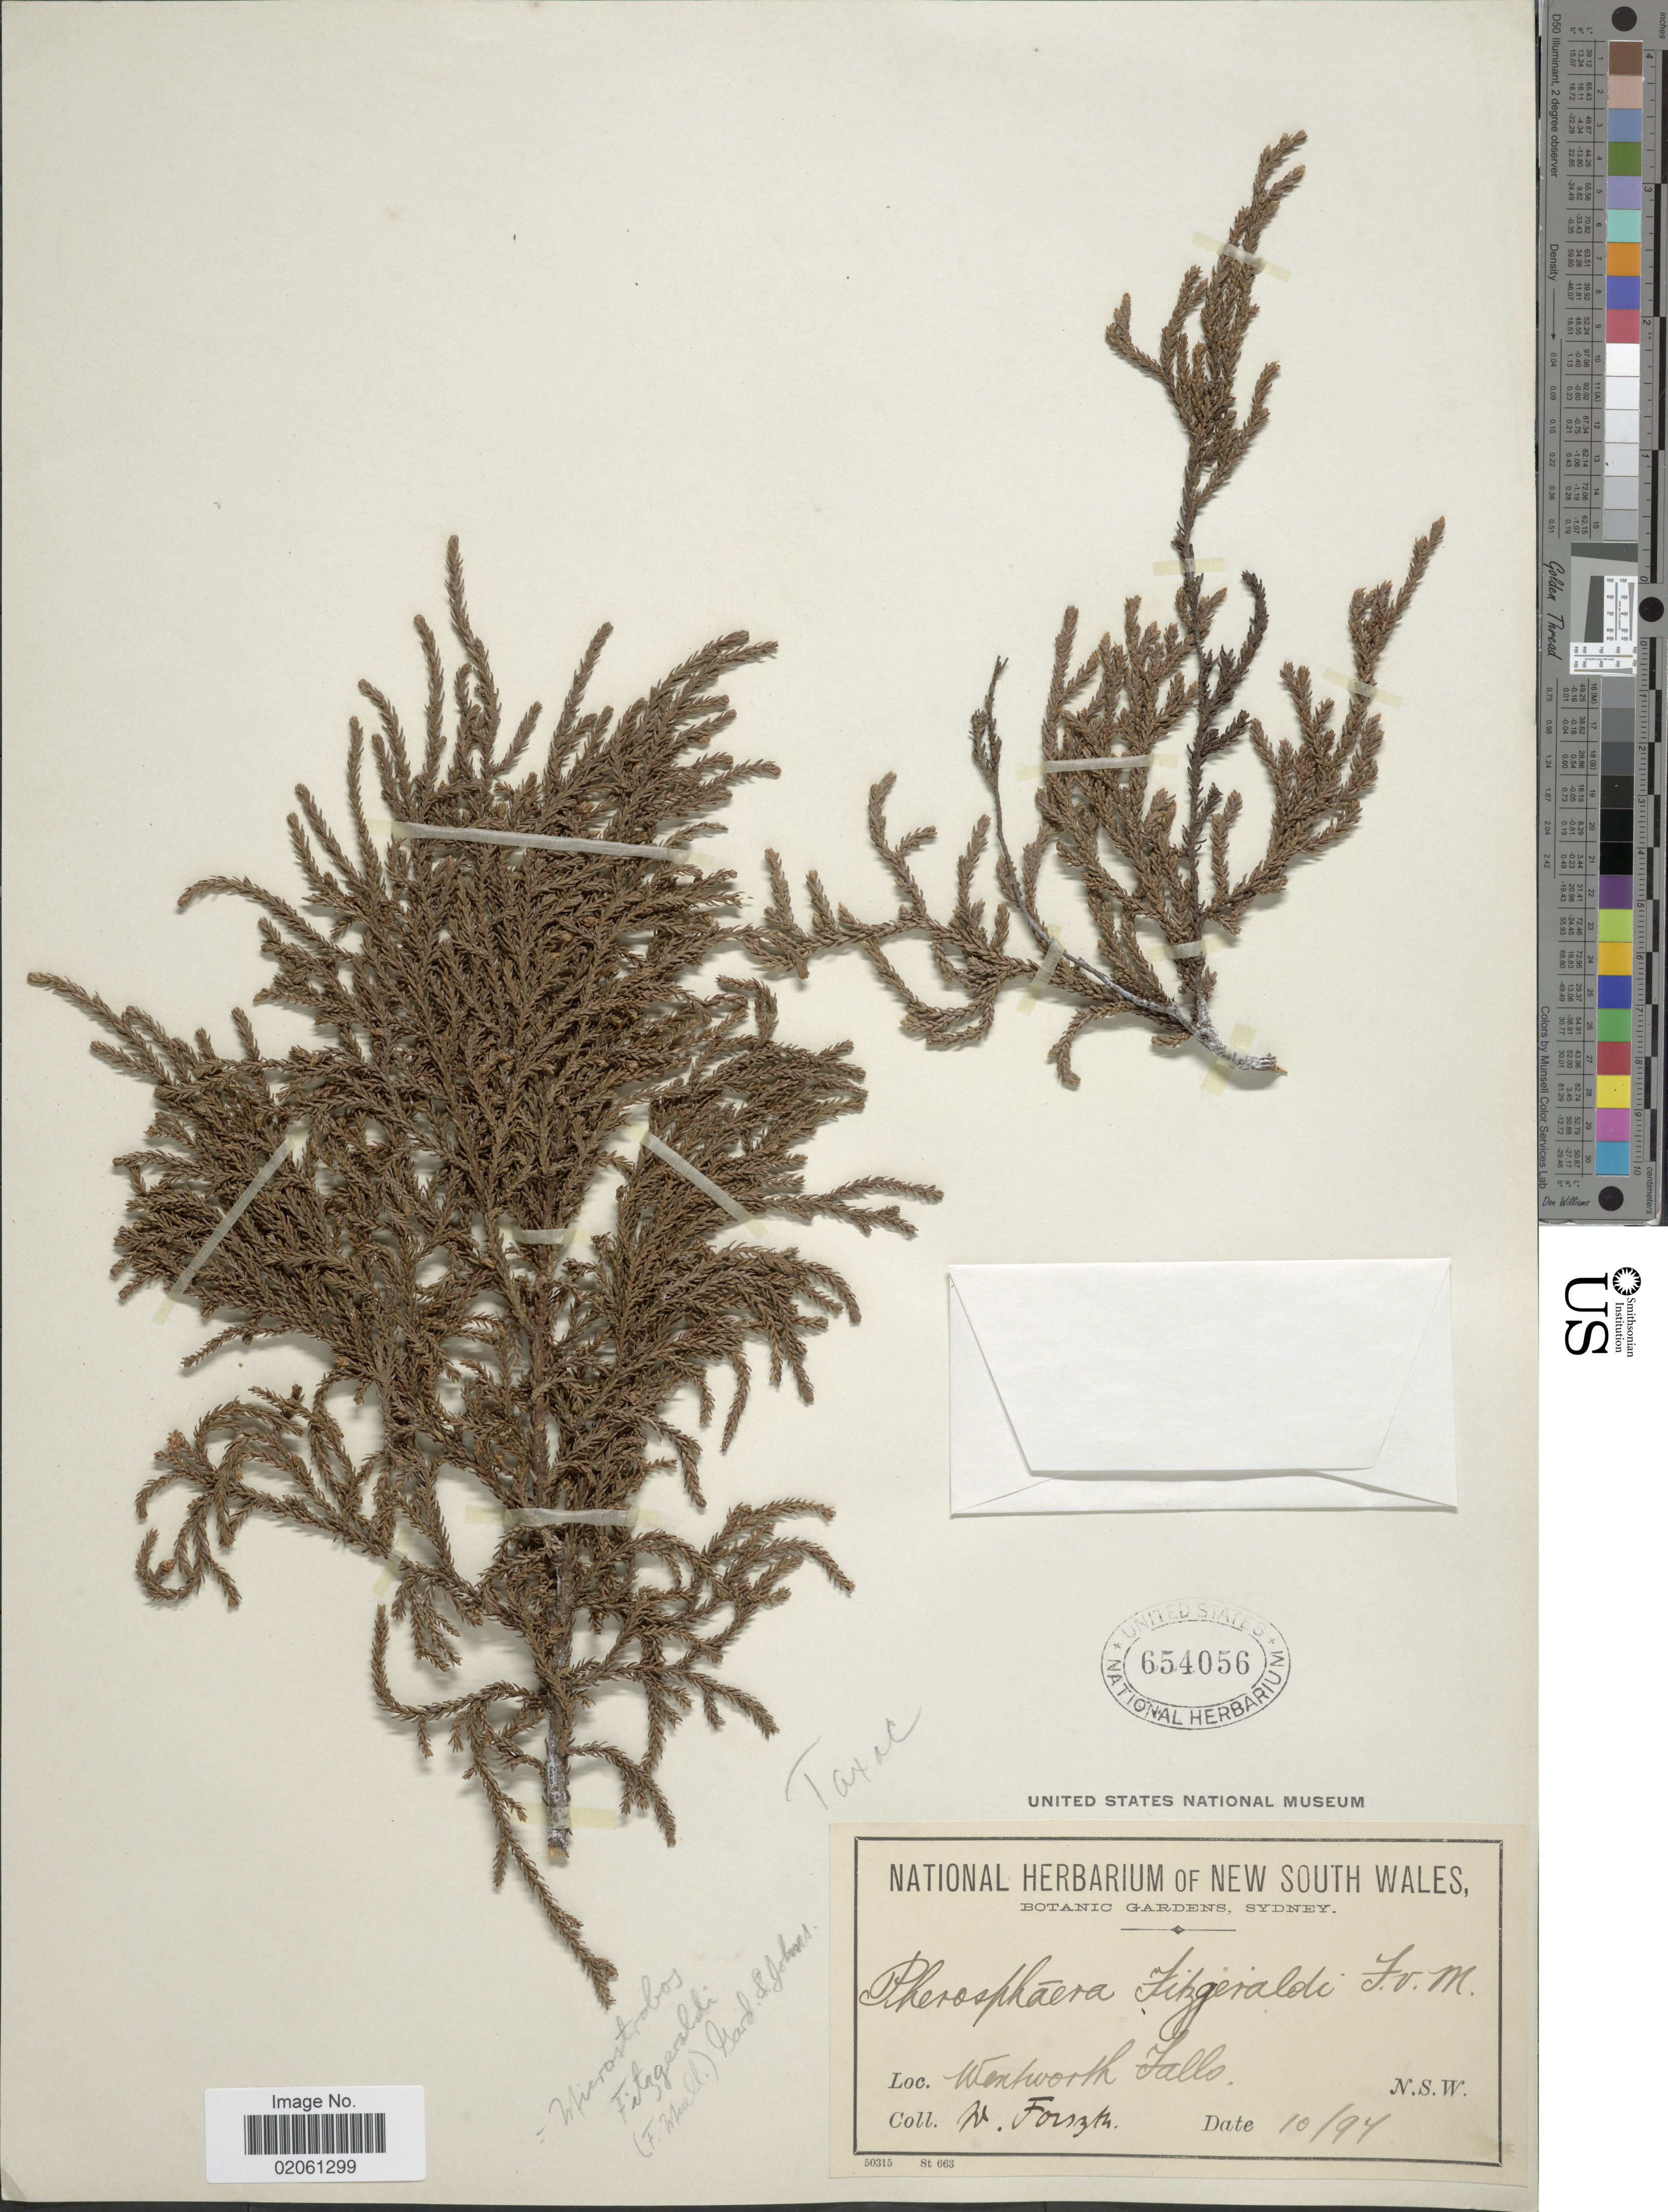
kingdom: Plantae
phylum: Tracheophyta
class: Pinopsida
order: Pinales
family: Podocarpaceae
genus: Microstrobos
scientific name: Microstrobos fitzgeraldii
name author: (F. Muell.) J. Garden & L.A.S. Johnson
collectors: W. Forsyth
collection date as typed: Transcribed d/m/y: /10/94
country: Australia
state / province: New South Wales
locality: Wentworth Falls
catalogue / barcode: US 654056